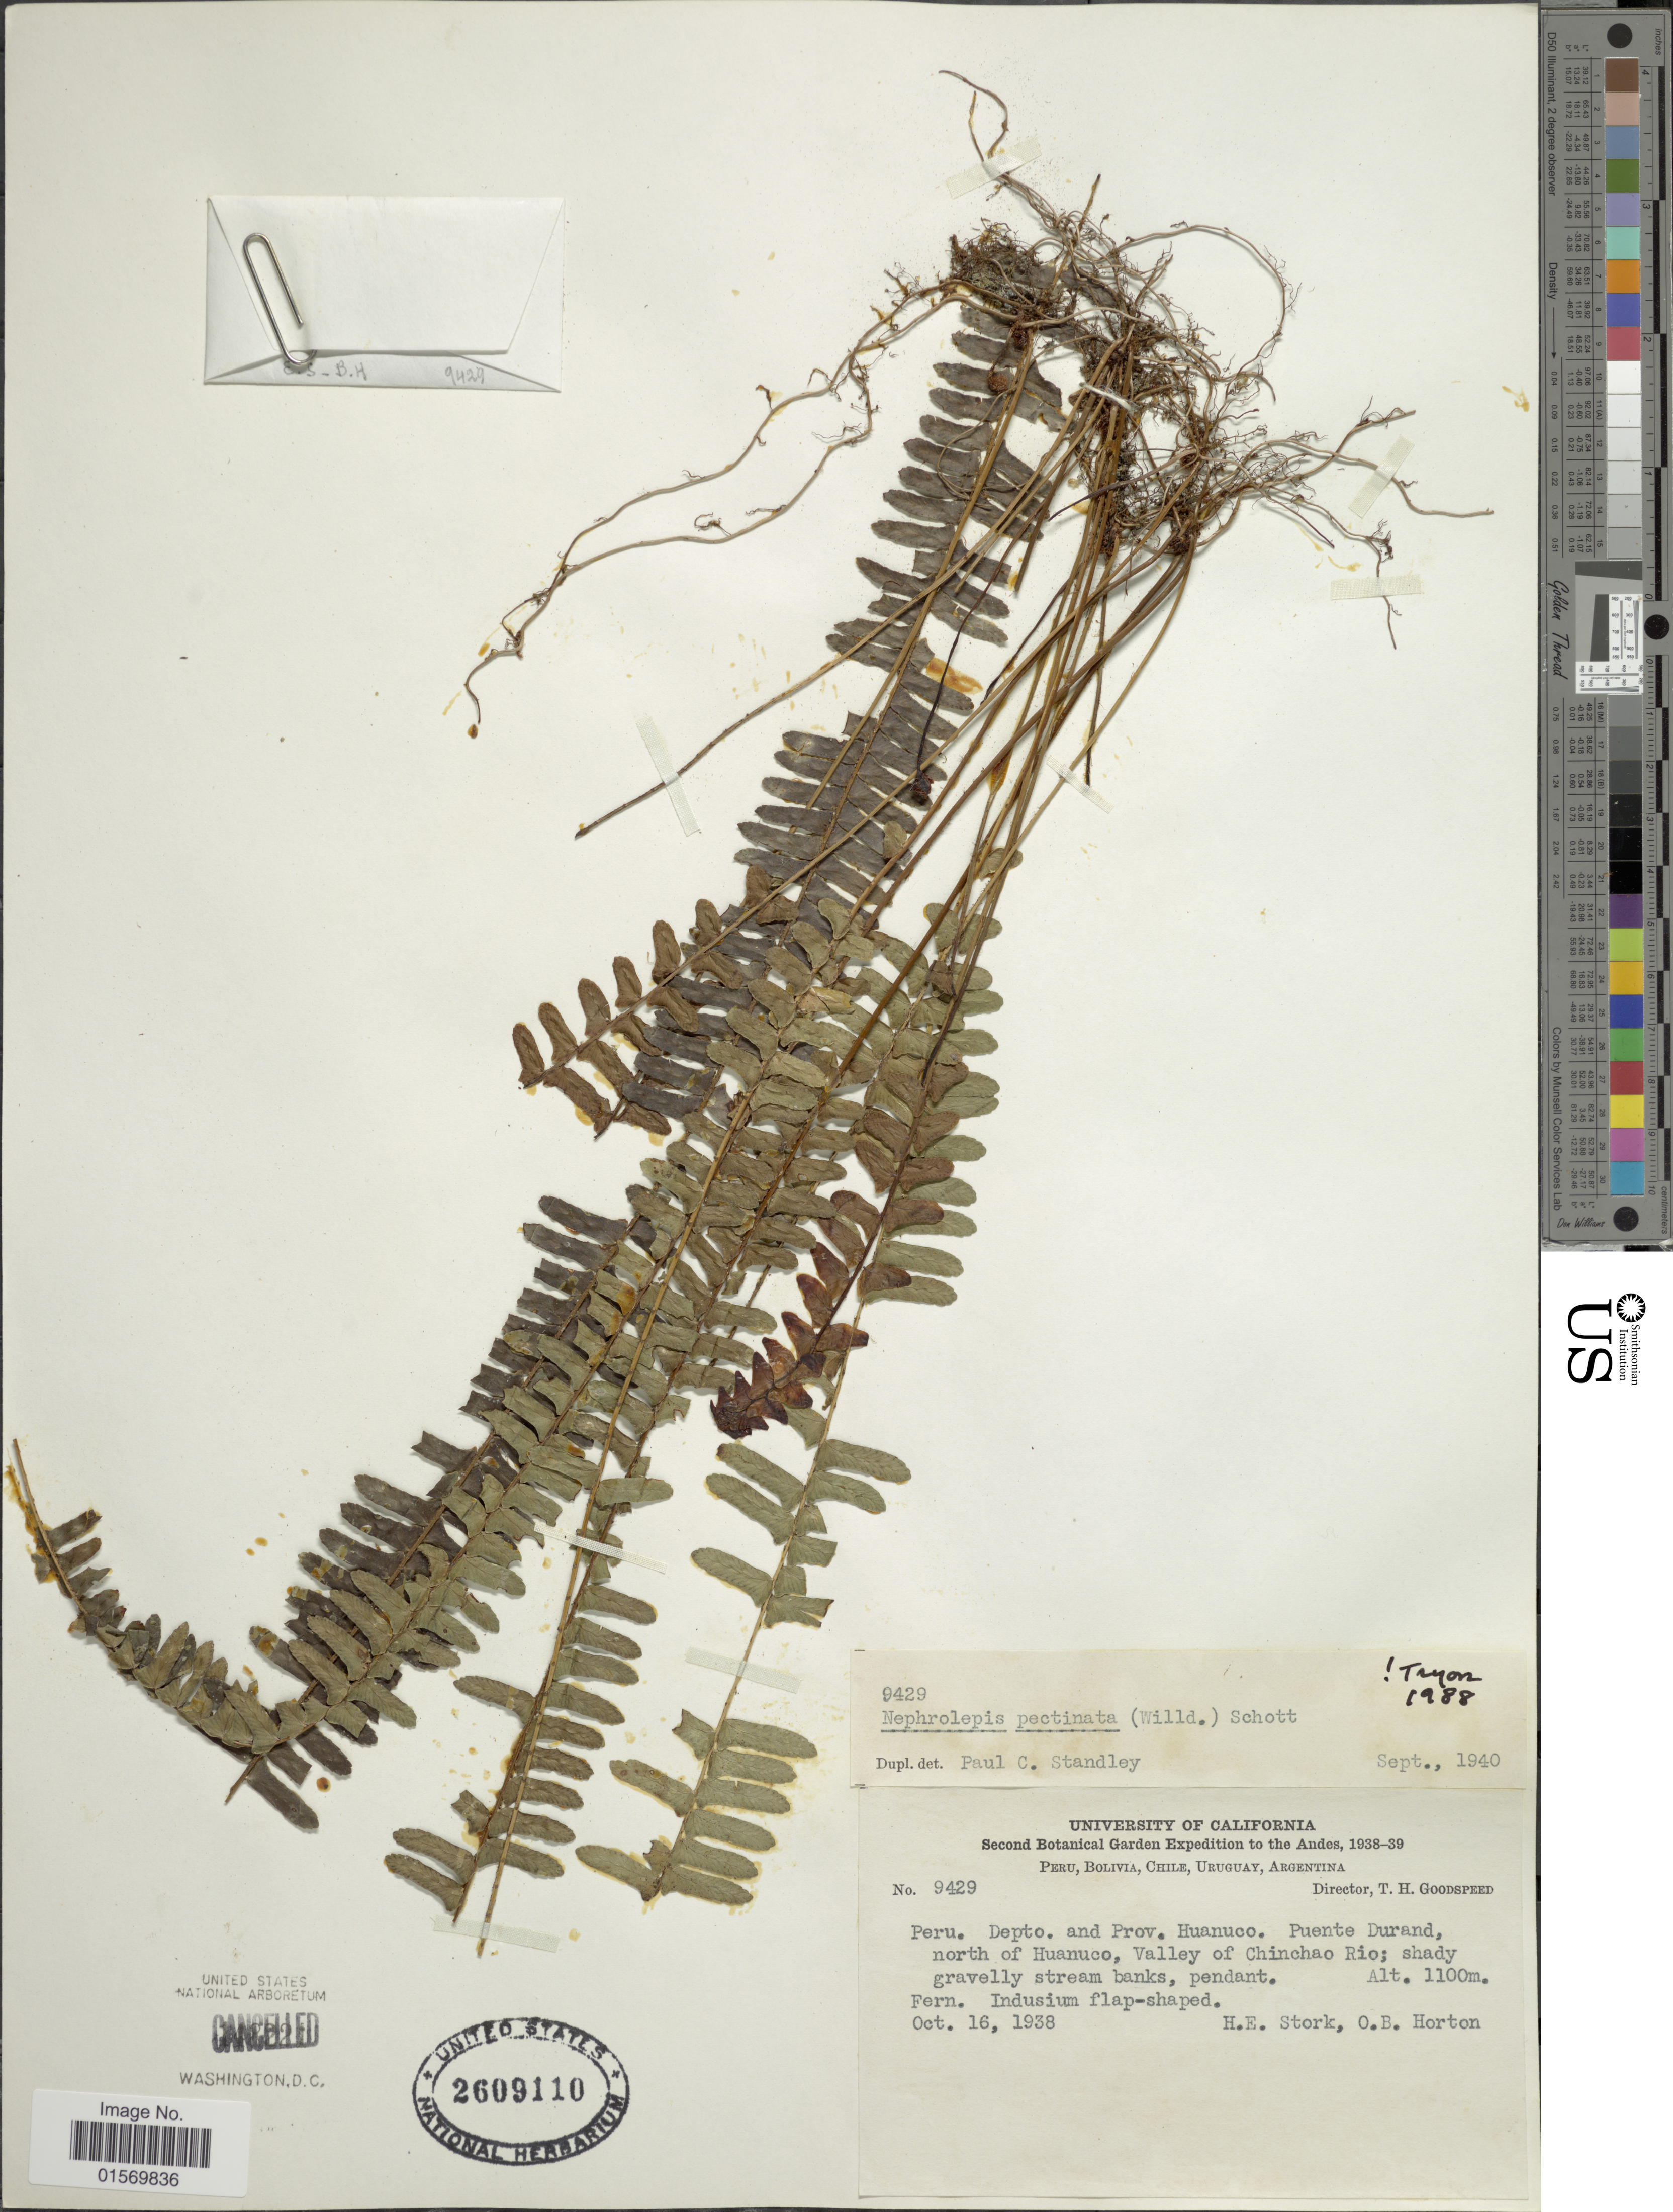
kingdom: Plantae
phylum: Tracheophyta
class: Polypodiopsida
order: Polypodiales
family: Nephrolepidaceae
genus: Nephrolepis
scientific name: Nephrolepis pectinata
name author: (Willd.) Schott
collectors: H. E. Stork & O. B. Horton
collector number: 9429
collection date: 1938-10-16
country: Peru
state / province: Huánuco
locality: Puento Durand, north of Huanuco, Valley of Chinchao Rio.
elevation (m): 1100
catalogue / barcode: US 2609110